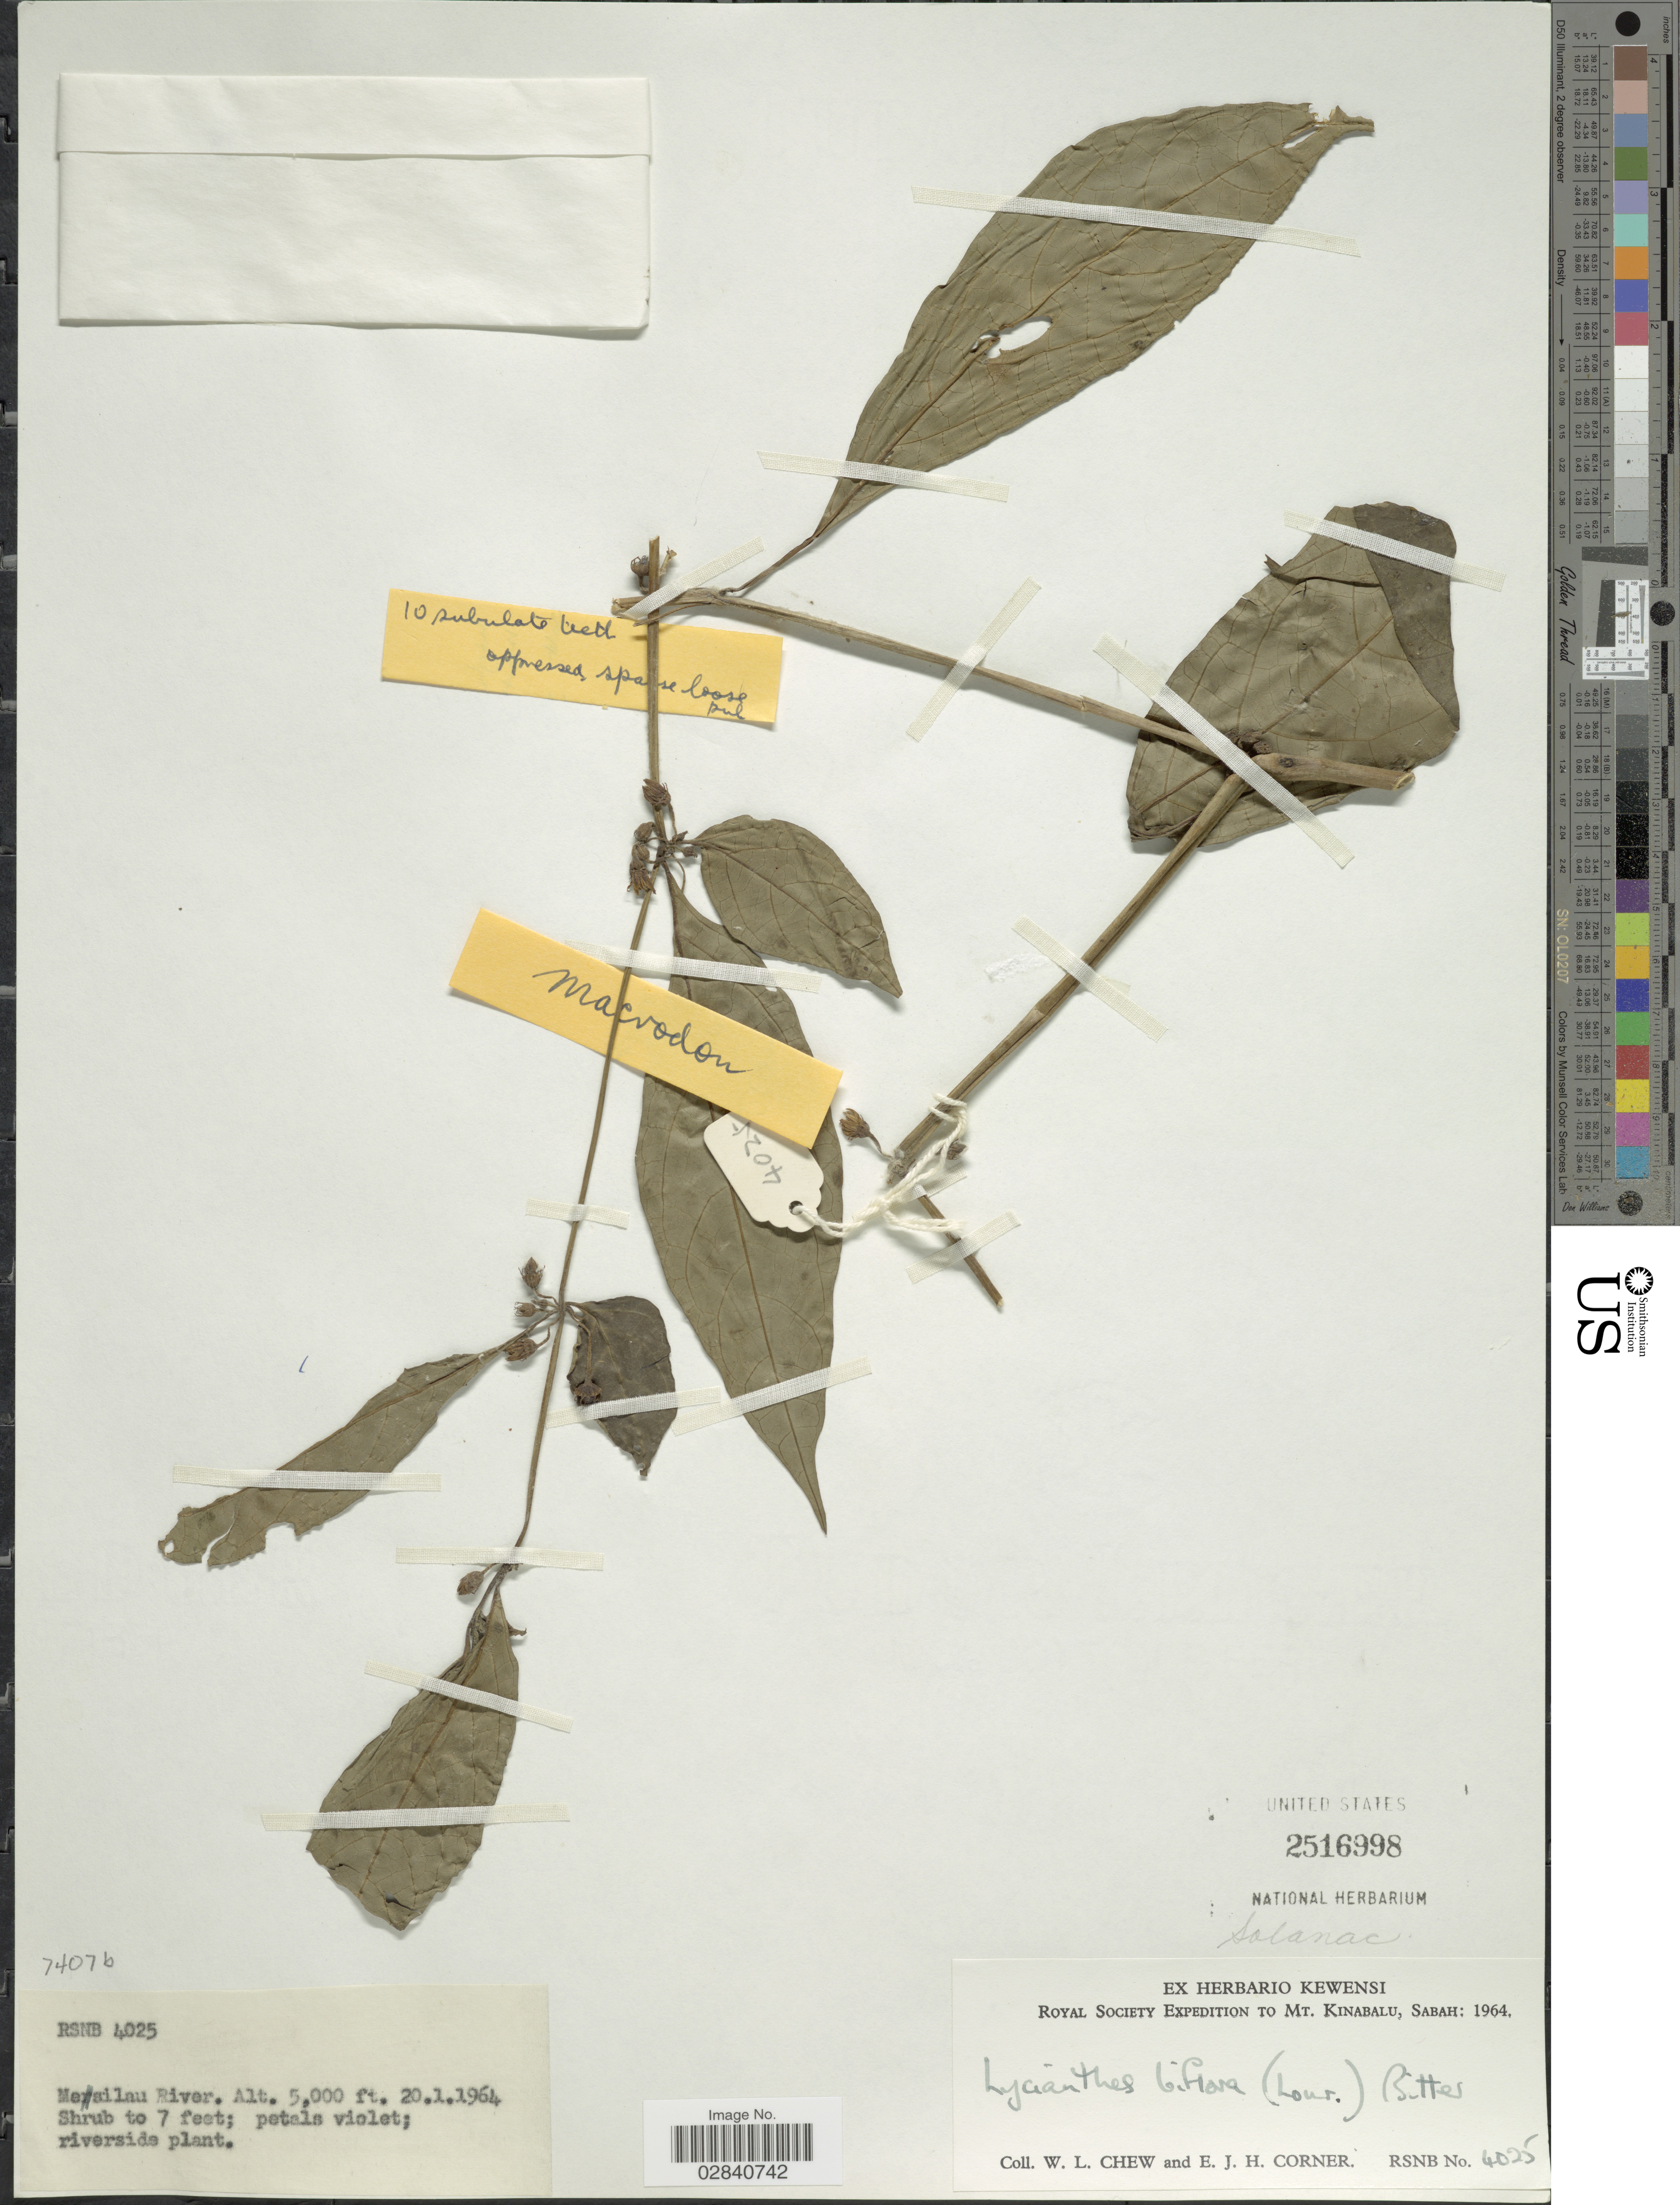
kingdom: Plantae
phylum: Tracheophyta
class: Magnoliopsida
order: Solanales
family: Solanaceae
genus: Lycianthes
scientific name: Lycianthes biflora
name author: (Lour.) Bitter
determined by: Knapp, S. D.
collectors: W. Chew & E. Corner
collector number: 4025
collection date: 1964-01-20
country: Malaysia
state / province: Sabah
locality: Mt. Kinabalu. Mesilau River.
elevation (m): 1524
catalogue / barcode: US 2516998